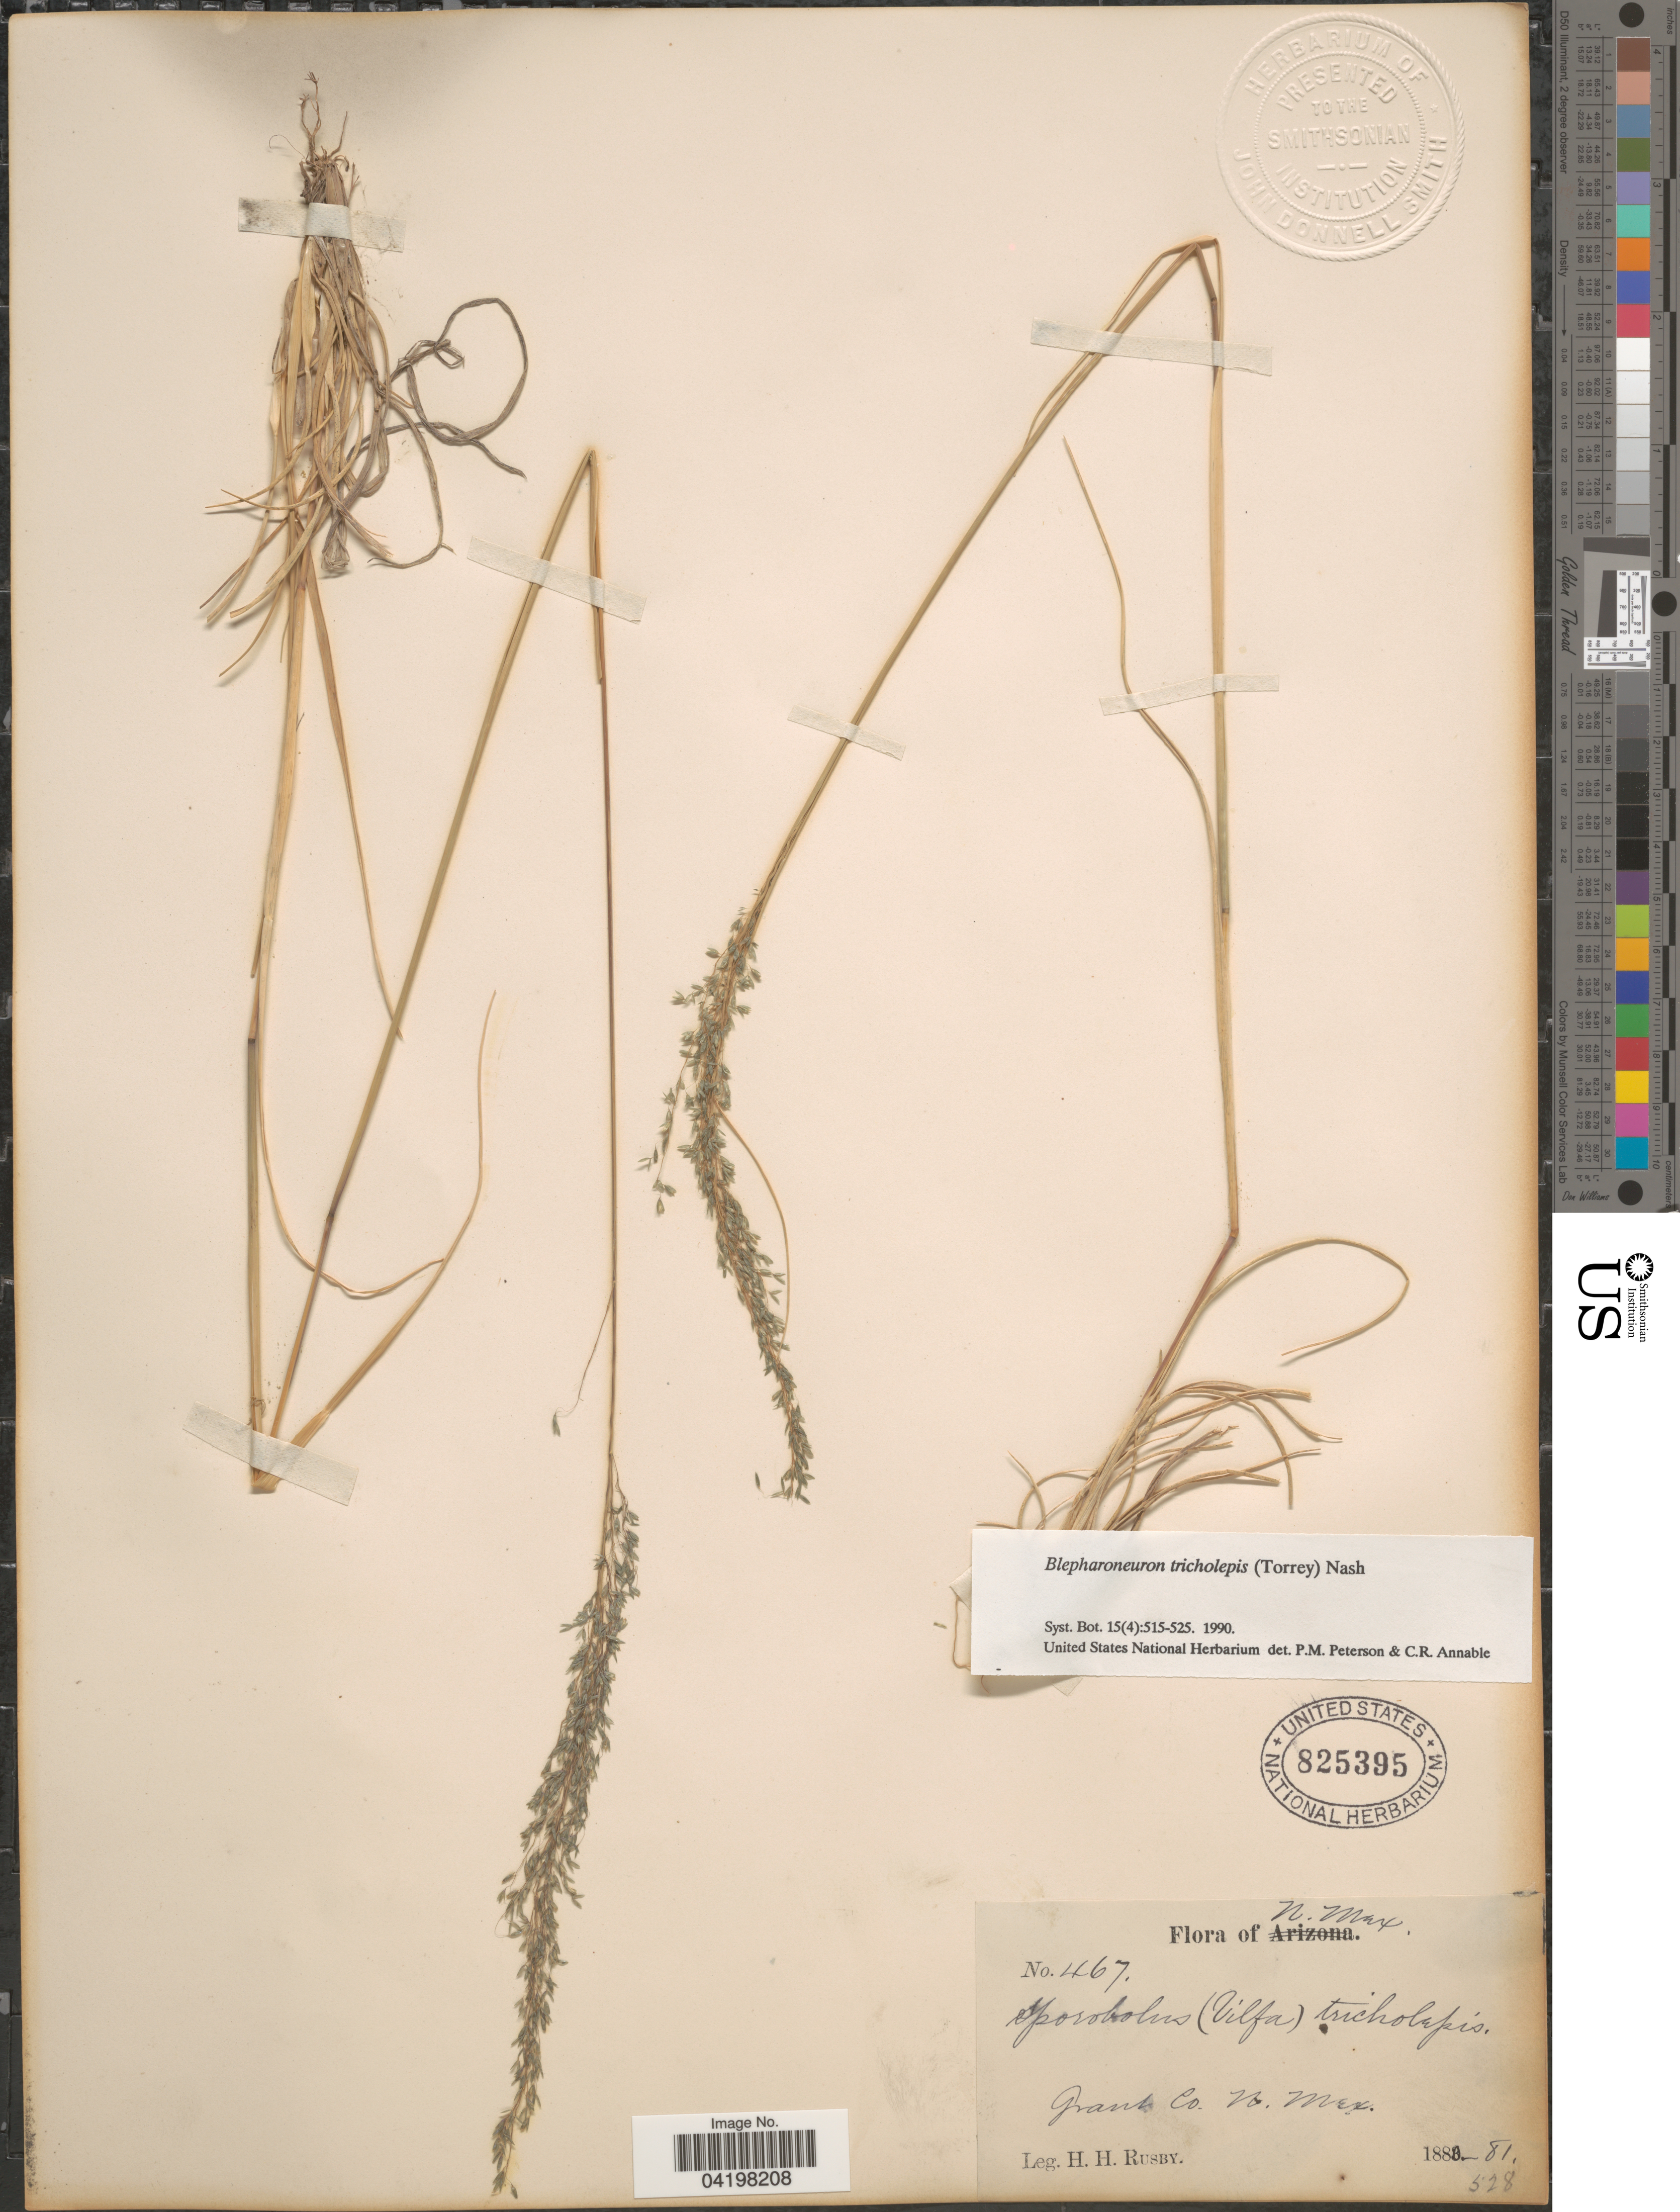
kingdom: Plantae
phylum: Tracheophyta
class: Liliopsida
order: Poales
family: Poaceae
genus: Muhlenbergia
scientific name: Muhlenbergia tricholepis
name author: (Torr.) Columbus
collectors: H. H. Rusby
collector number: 467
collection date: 1880/1881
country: United States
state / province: New Mexico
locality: Grant Co.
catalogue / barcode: US 825395